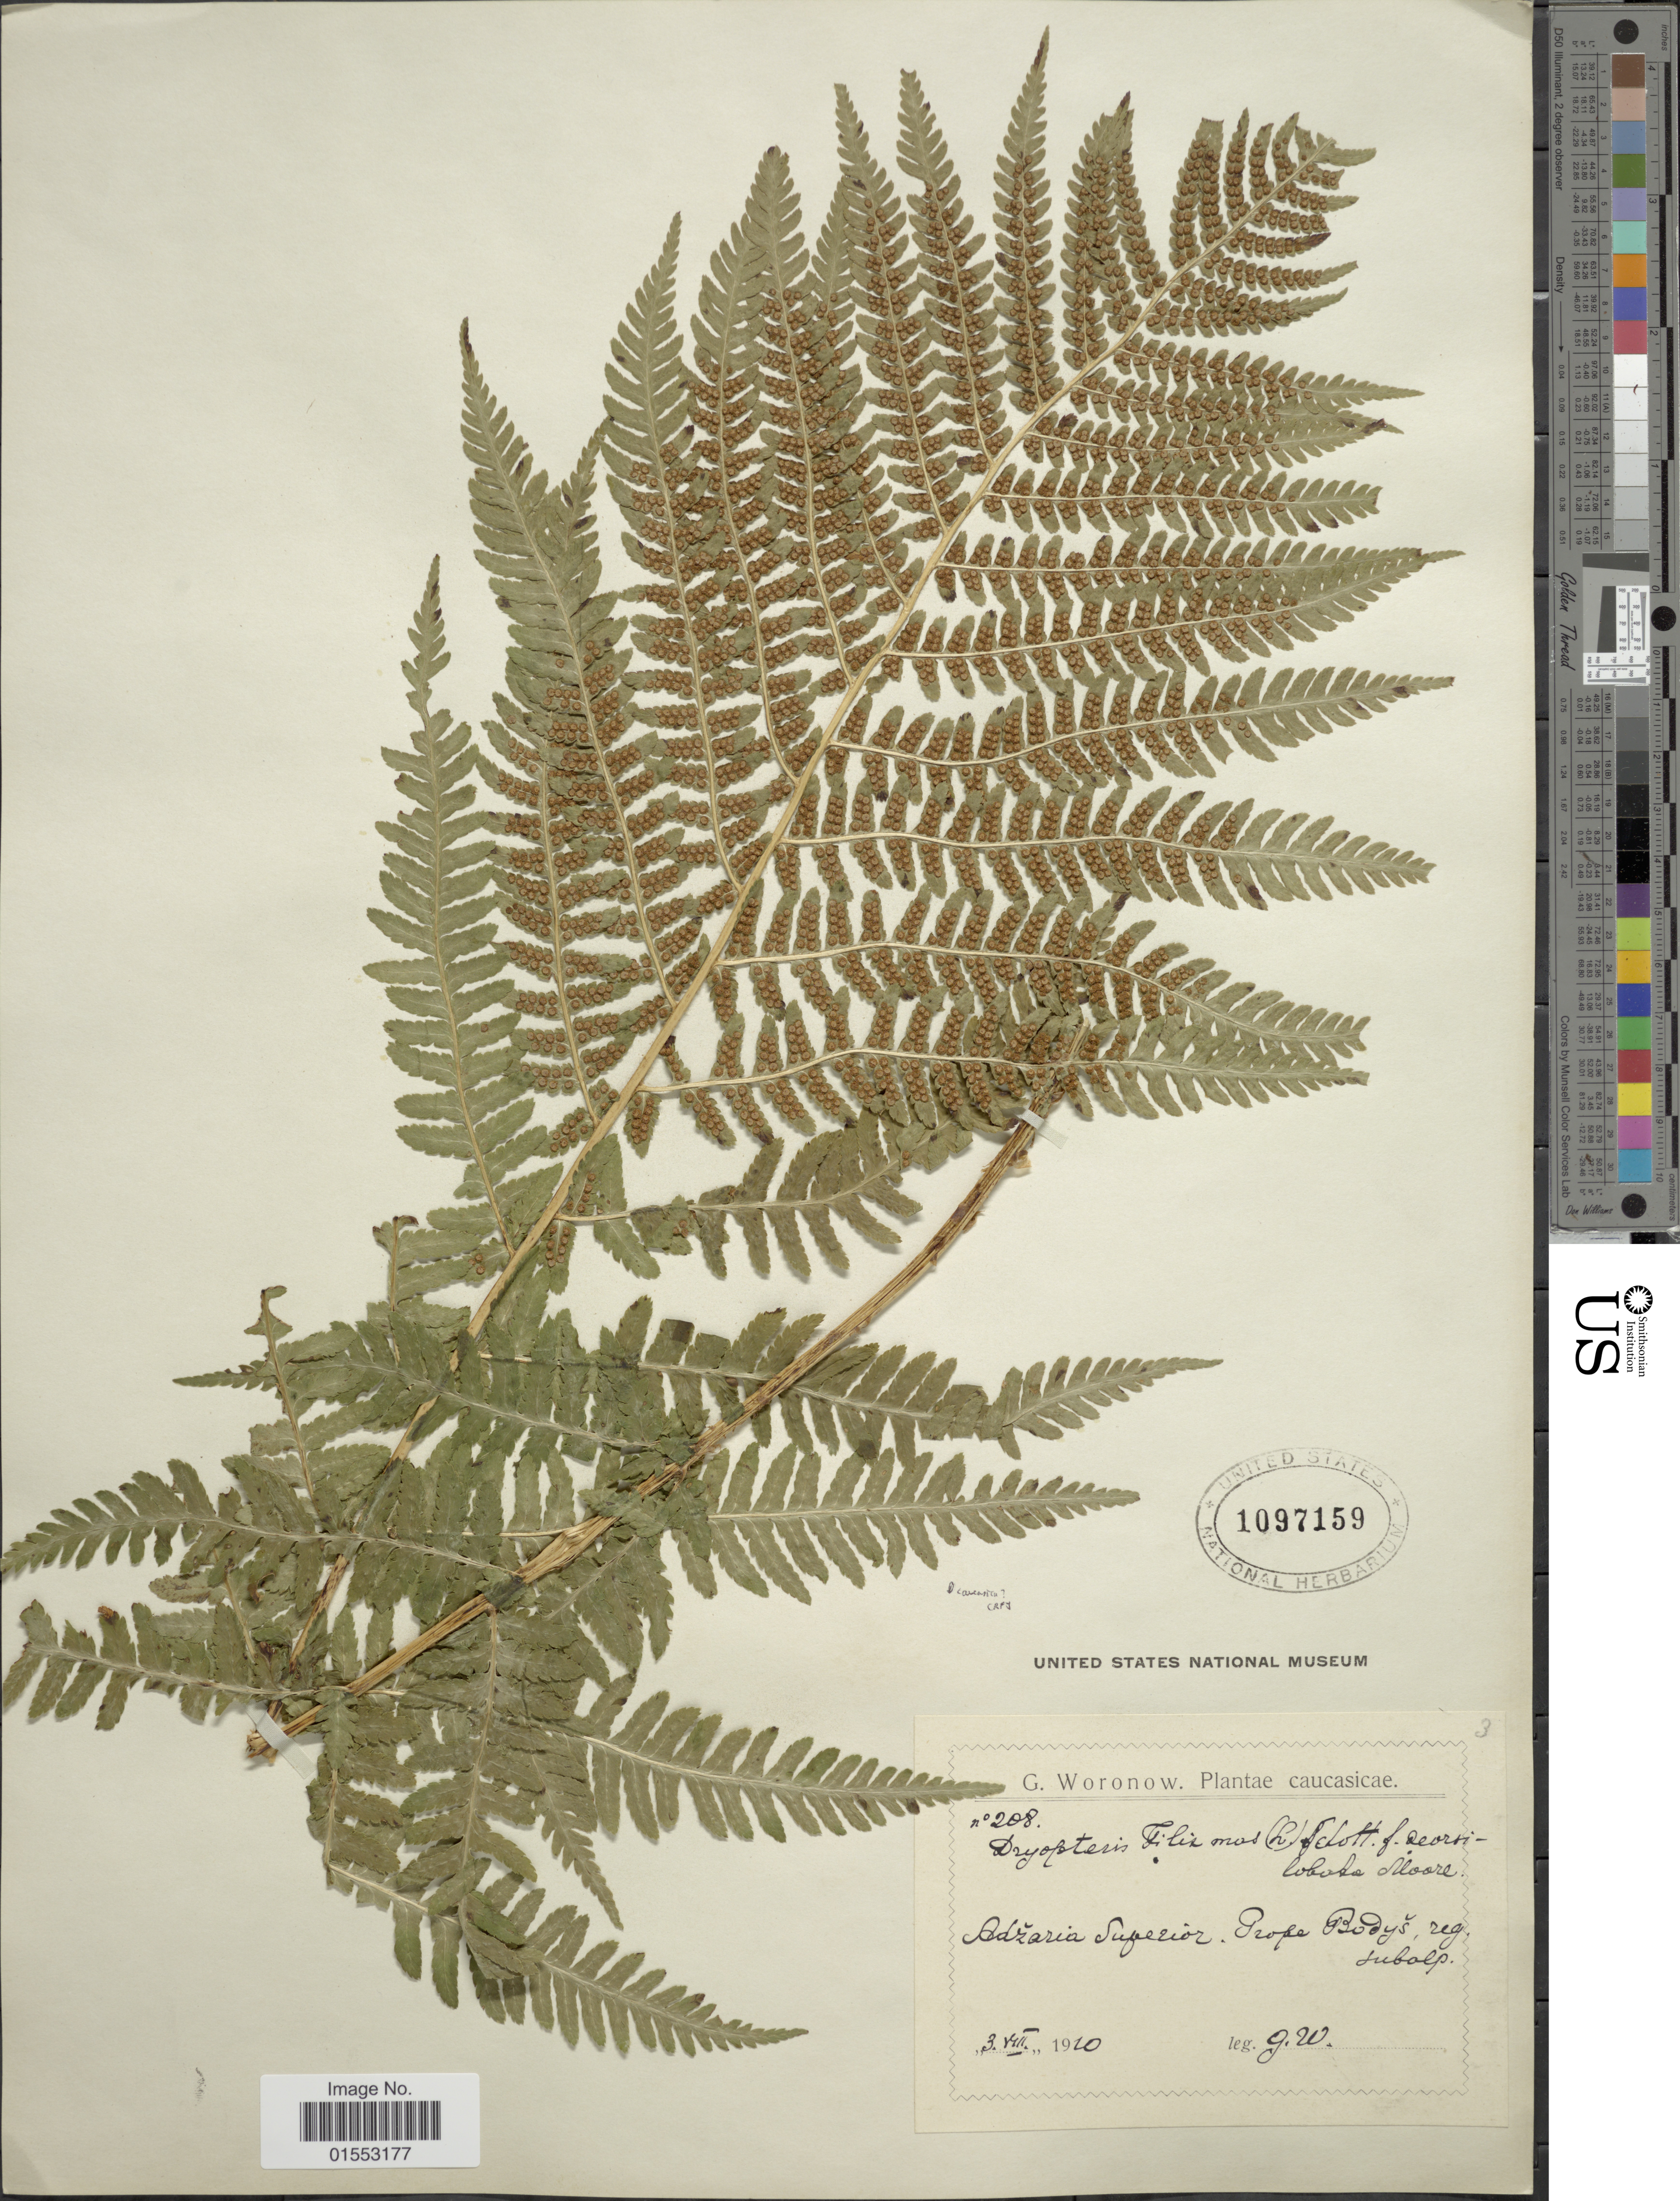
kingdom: Plantae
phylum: Tracheophyta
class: Polypodiopsida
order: Polypodiales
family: Dryopteridaceae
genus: Dryopteris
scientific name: Dryopteris caucasica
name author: Fraser-Jenk. & Corley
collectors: G. Woronow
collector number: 208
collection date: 1910-08-03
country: Georgia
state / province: Adzharia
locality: Adzaria Superior. Prope Bodys reg Subalp [interpreted]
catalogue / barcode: US 1097159